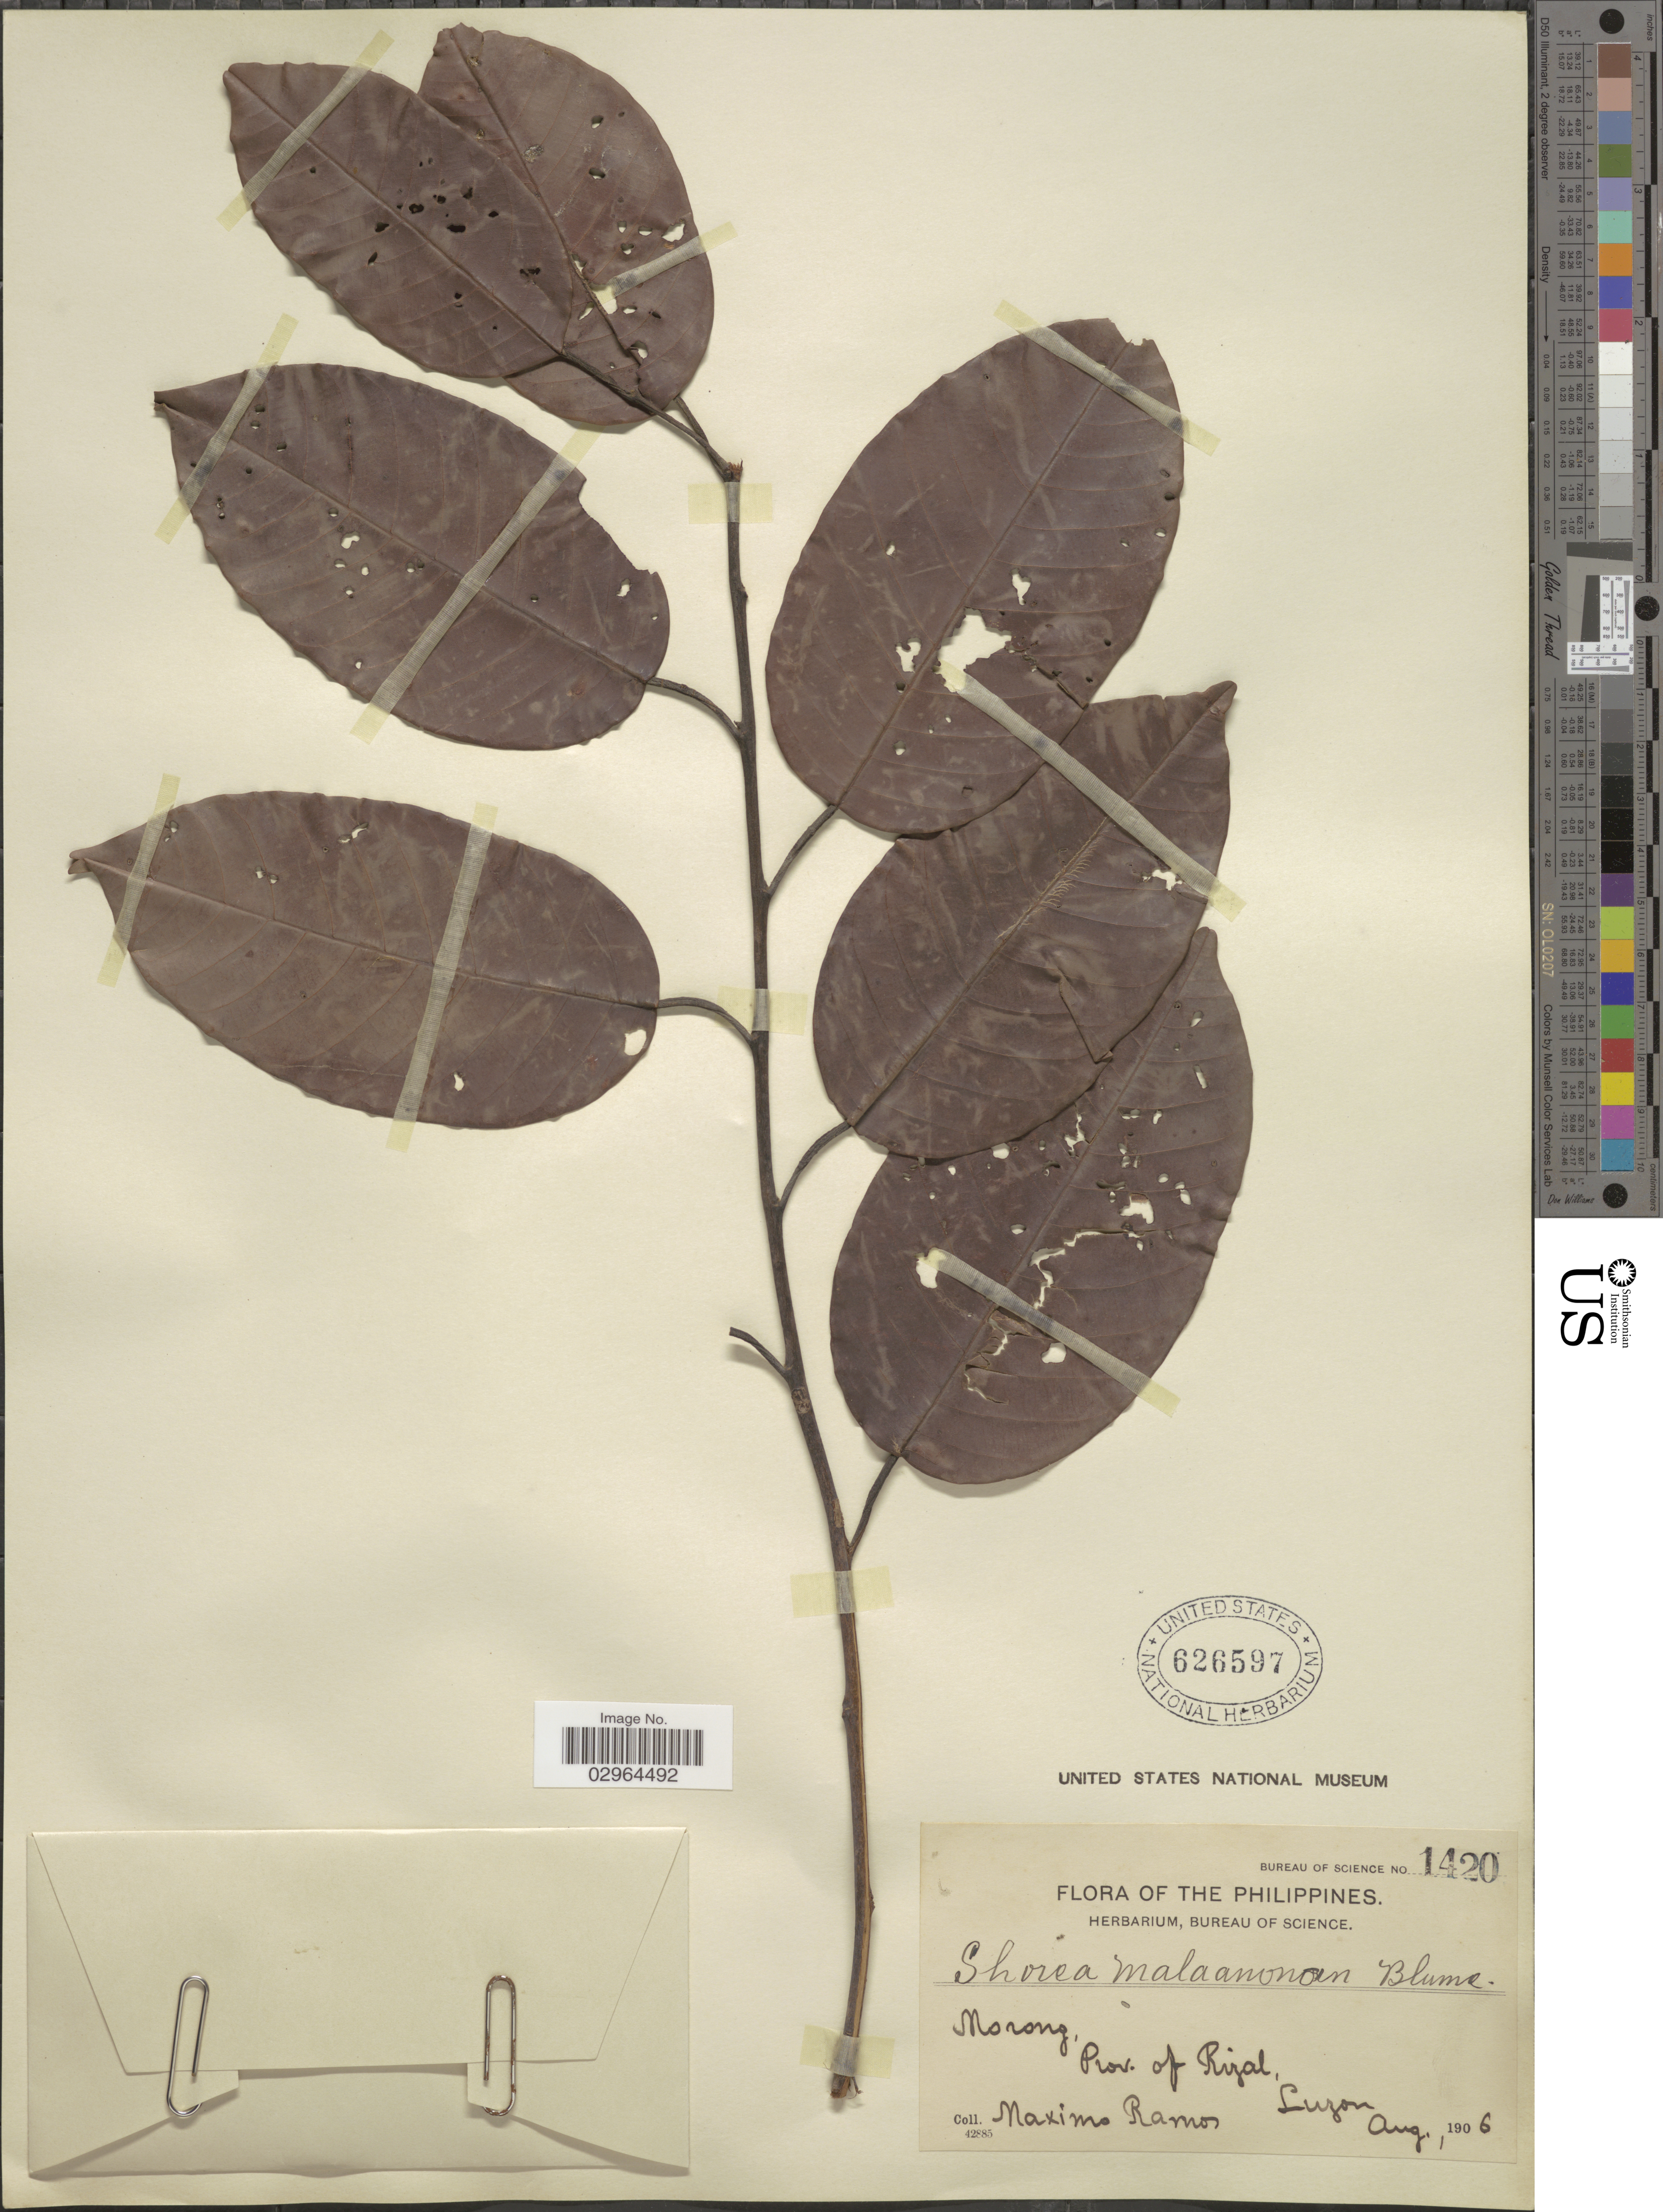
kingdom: Plantae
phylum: Tracheophyta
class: Magnoliopsida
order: Malvales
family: Dipterocarpaceae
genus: Anthoshorea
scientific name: Anthoshorea polita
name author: (S. Vidal) P.S. Ashton & J. Heck.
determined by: Strong, Mark T., (BOT), Smithsonian Institution - National Museum of Natural History (UNITED STATES)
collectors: M. Ramos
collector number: Bureau of Science 1420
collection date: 1906-08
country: Philippines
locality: Morong, Prov. of Rizal, Luzon.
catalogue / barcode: US 626597